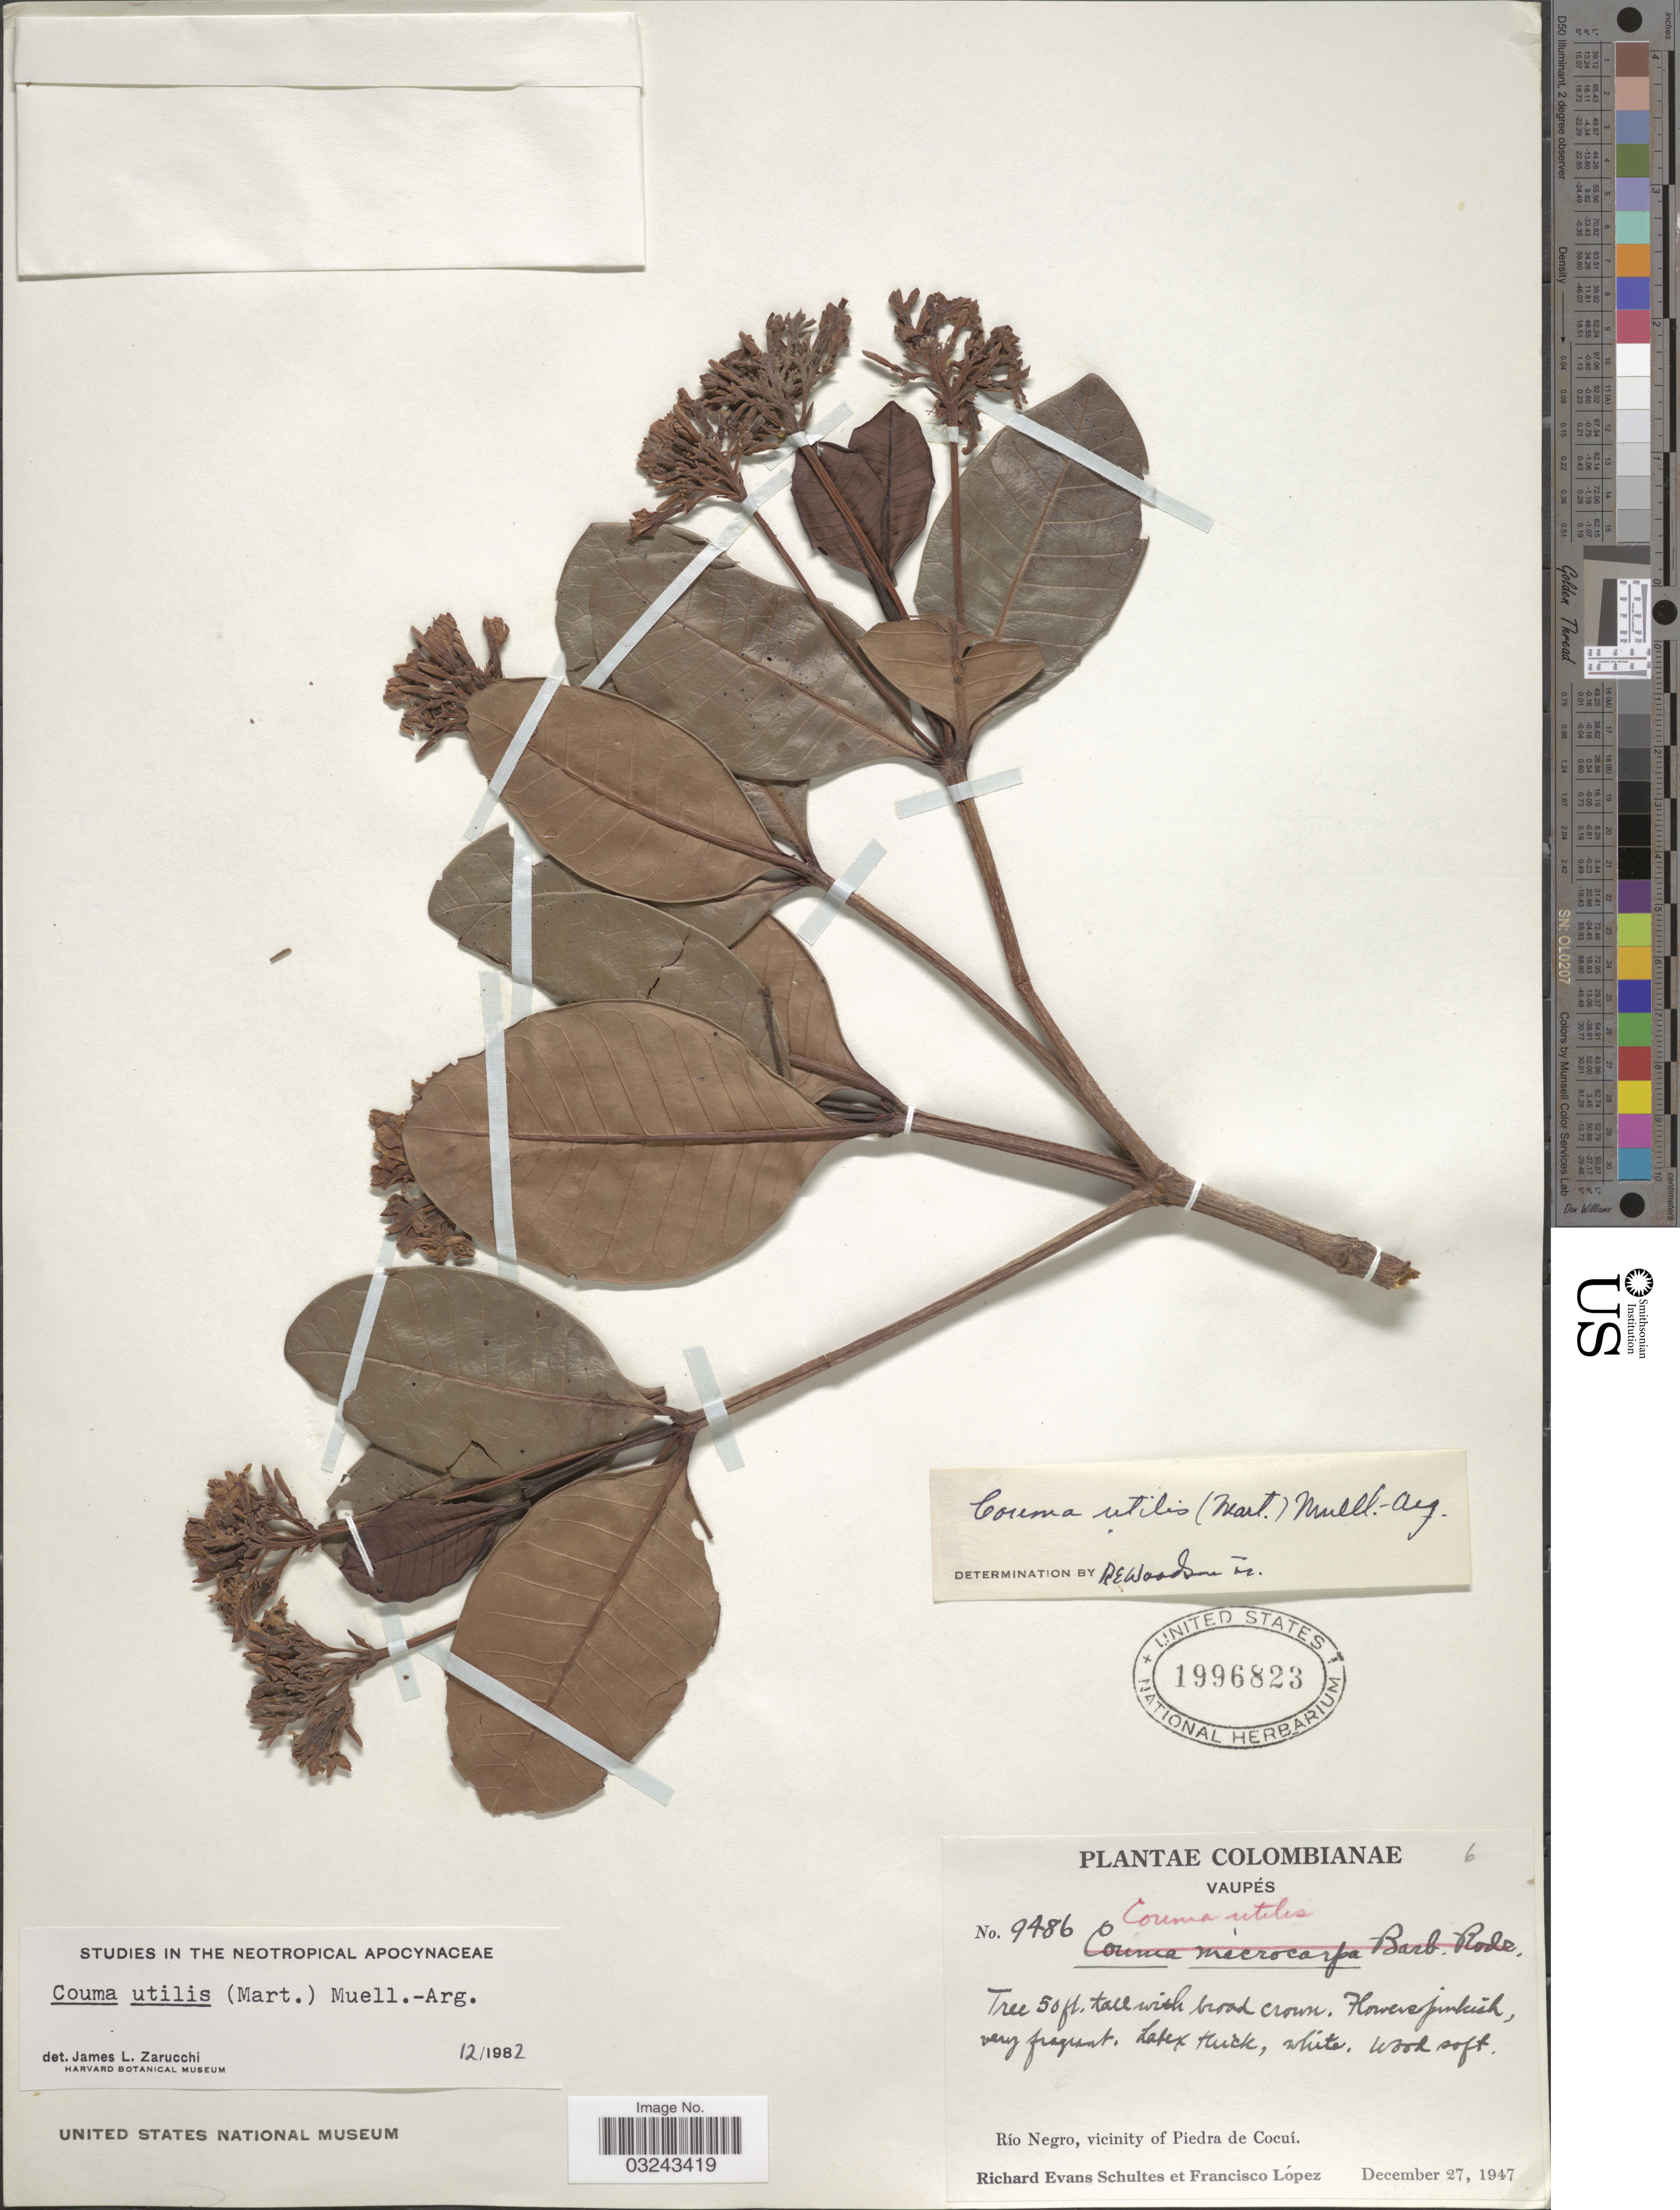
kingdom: Plantae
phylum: Tracheophyta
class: Magnoliopsida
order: Gentianales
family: Apocynaceae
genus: Couma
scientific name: Couma utilis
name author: (Mart.) Müll. Arg.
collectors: R. E. Schultes & F. Lopéz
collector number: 9486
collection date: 1947-12-27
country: Colombia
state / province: Vaupés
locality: Río Negro, vicinity of Piedra de Cocuí.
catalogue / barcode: US 1996823